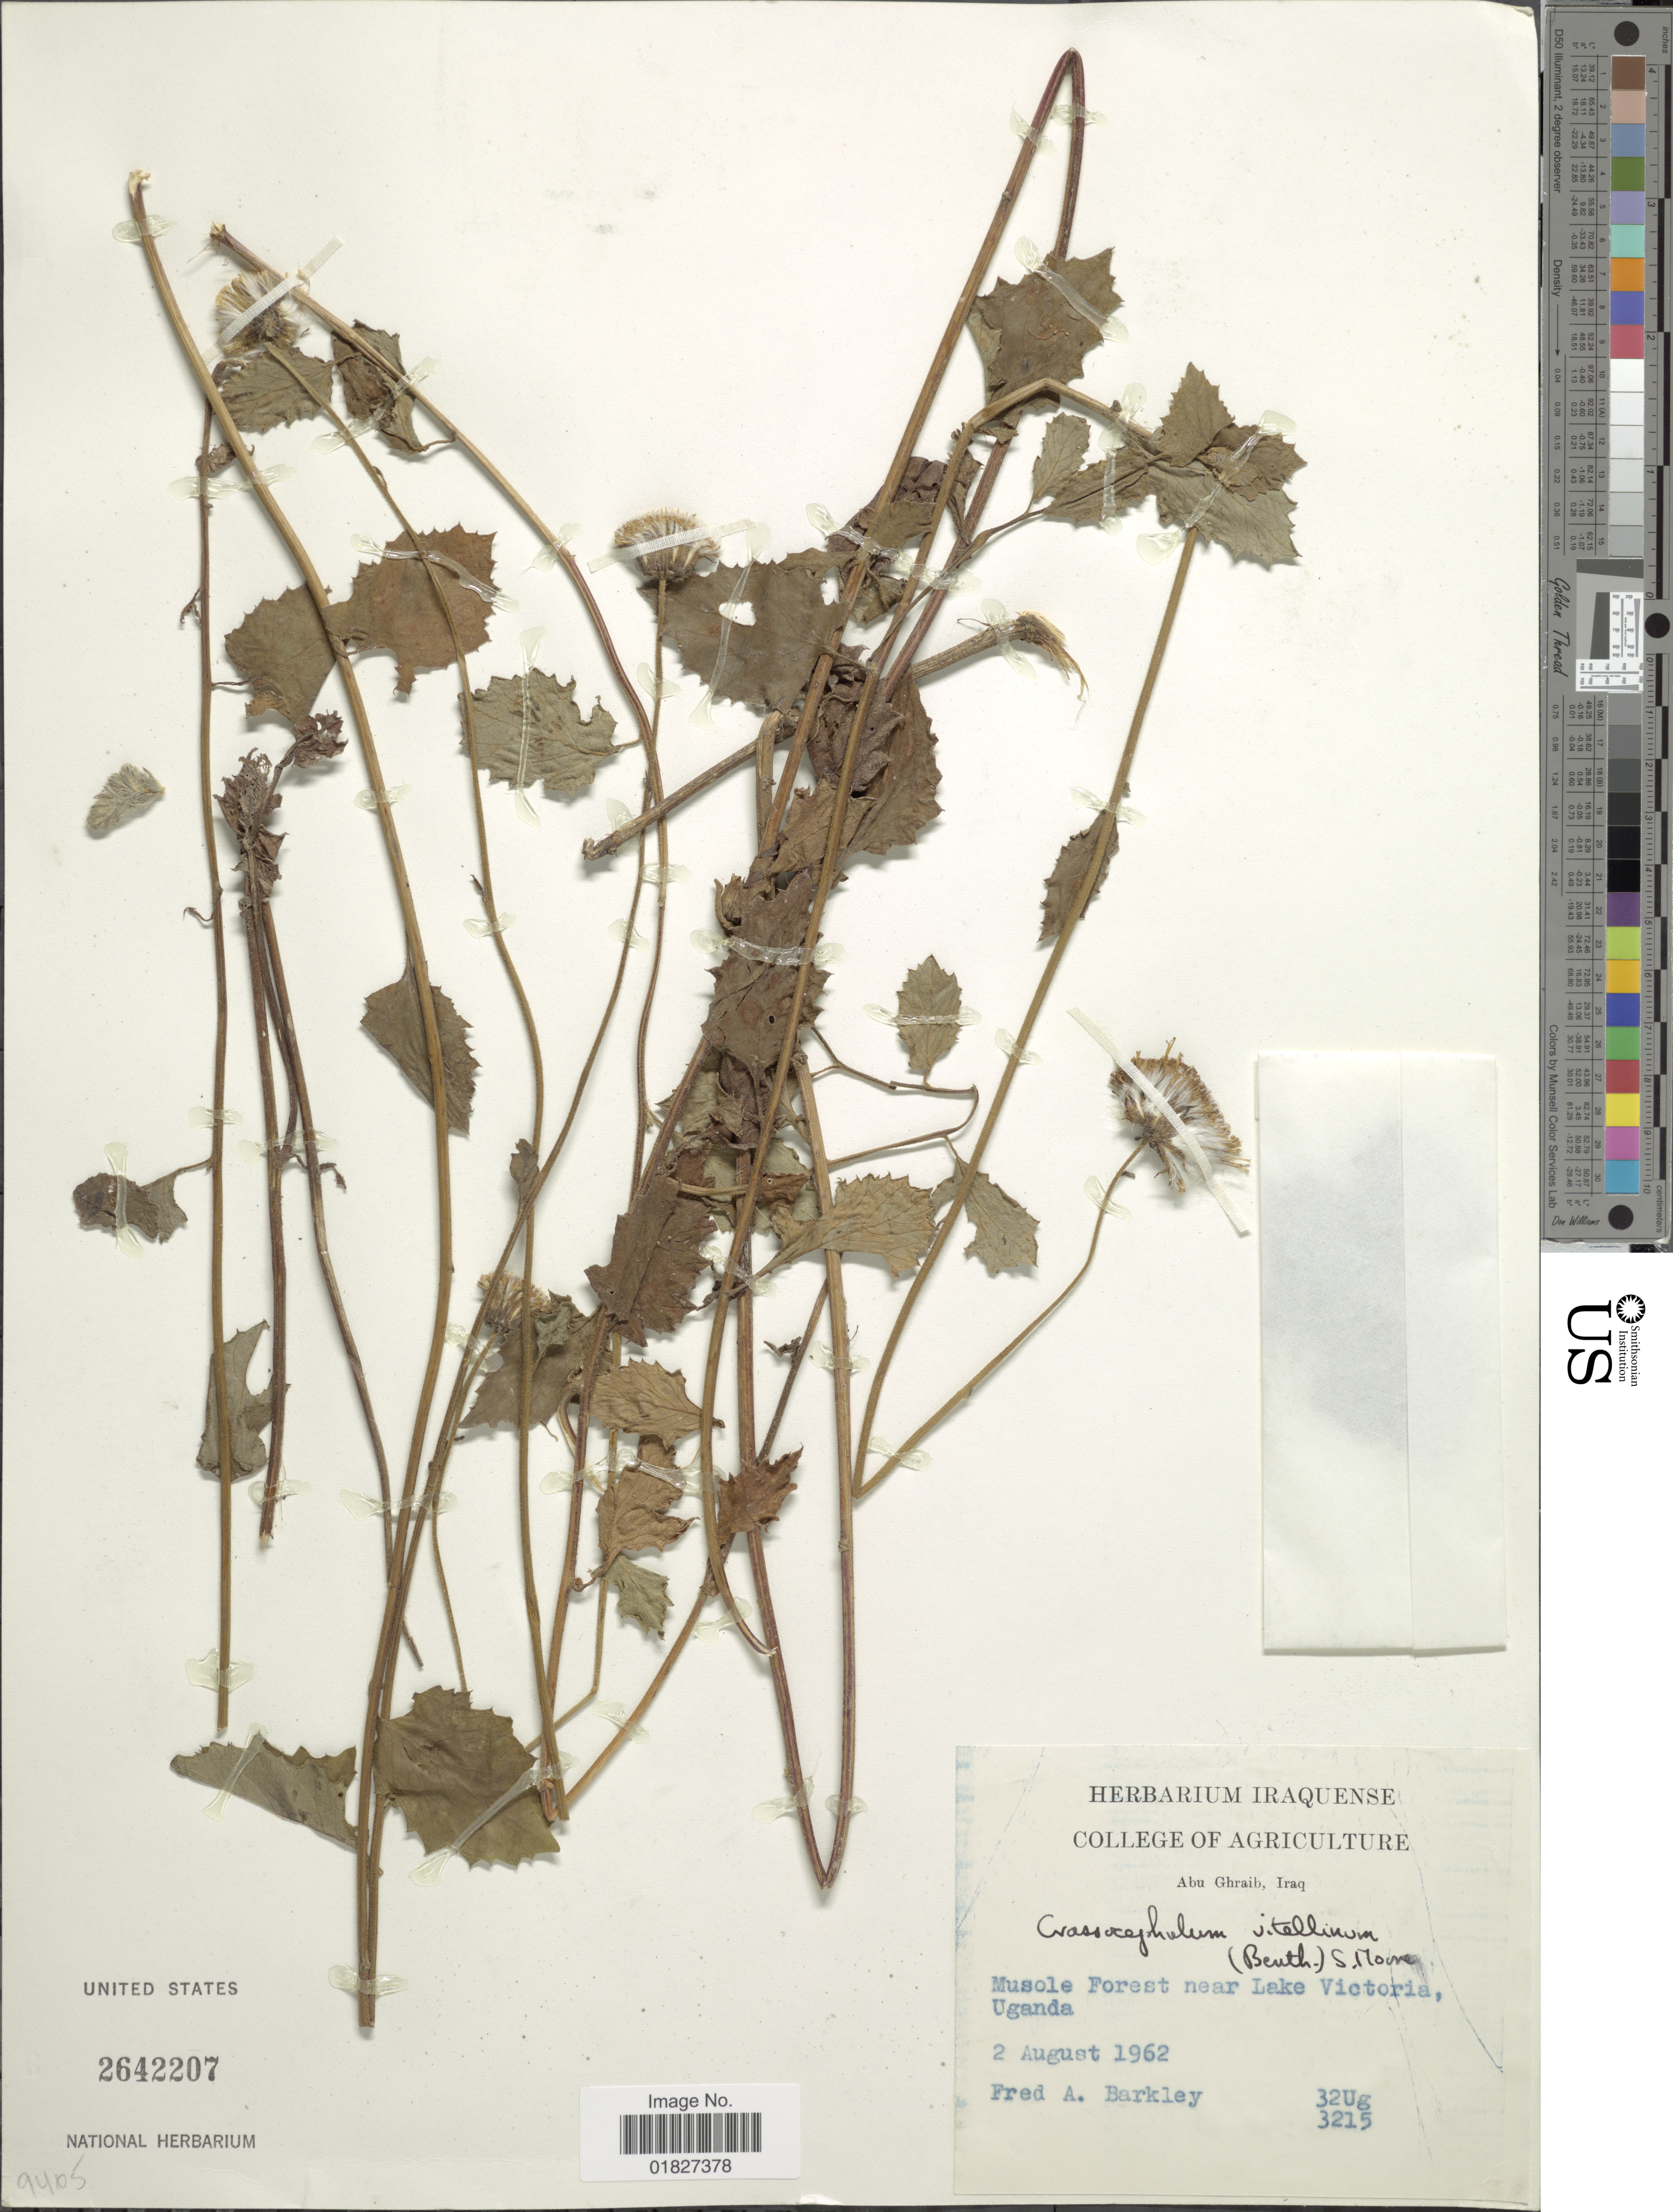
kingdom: Plantae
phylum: Tracheophyta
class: Magnoliopsida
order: Asterales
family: Asteraceae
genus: Gynura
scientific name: Gynura vitellina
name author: Benth.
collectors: F. A. Barkley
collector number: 32Ug3215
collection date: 1962-08-02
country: Uganda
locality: Musole Forest near Lake Victoria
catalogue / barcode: US 2642207